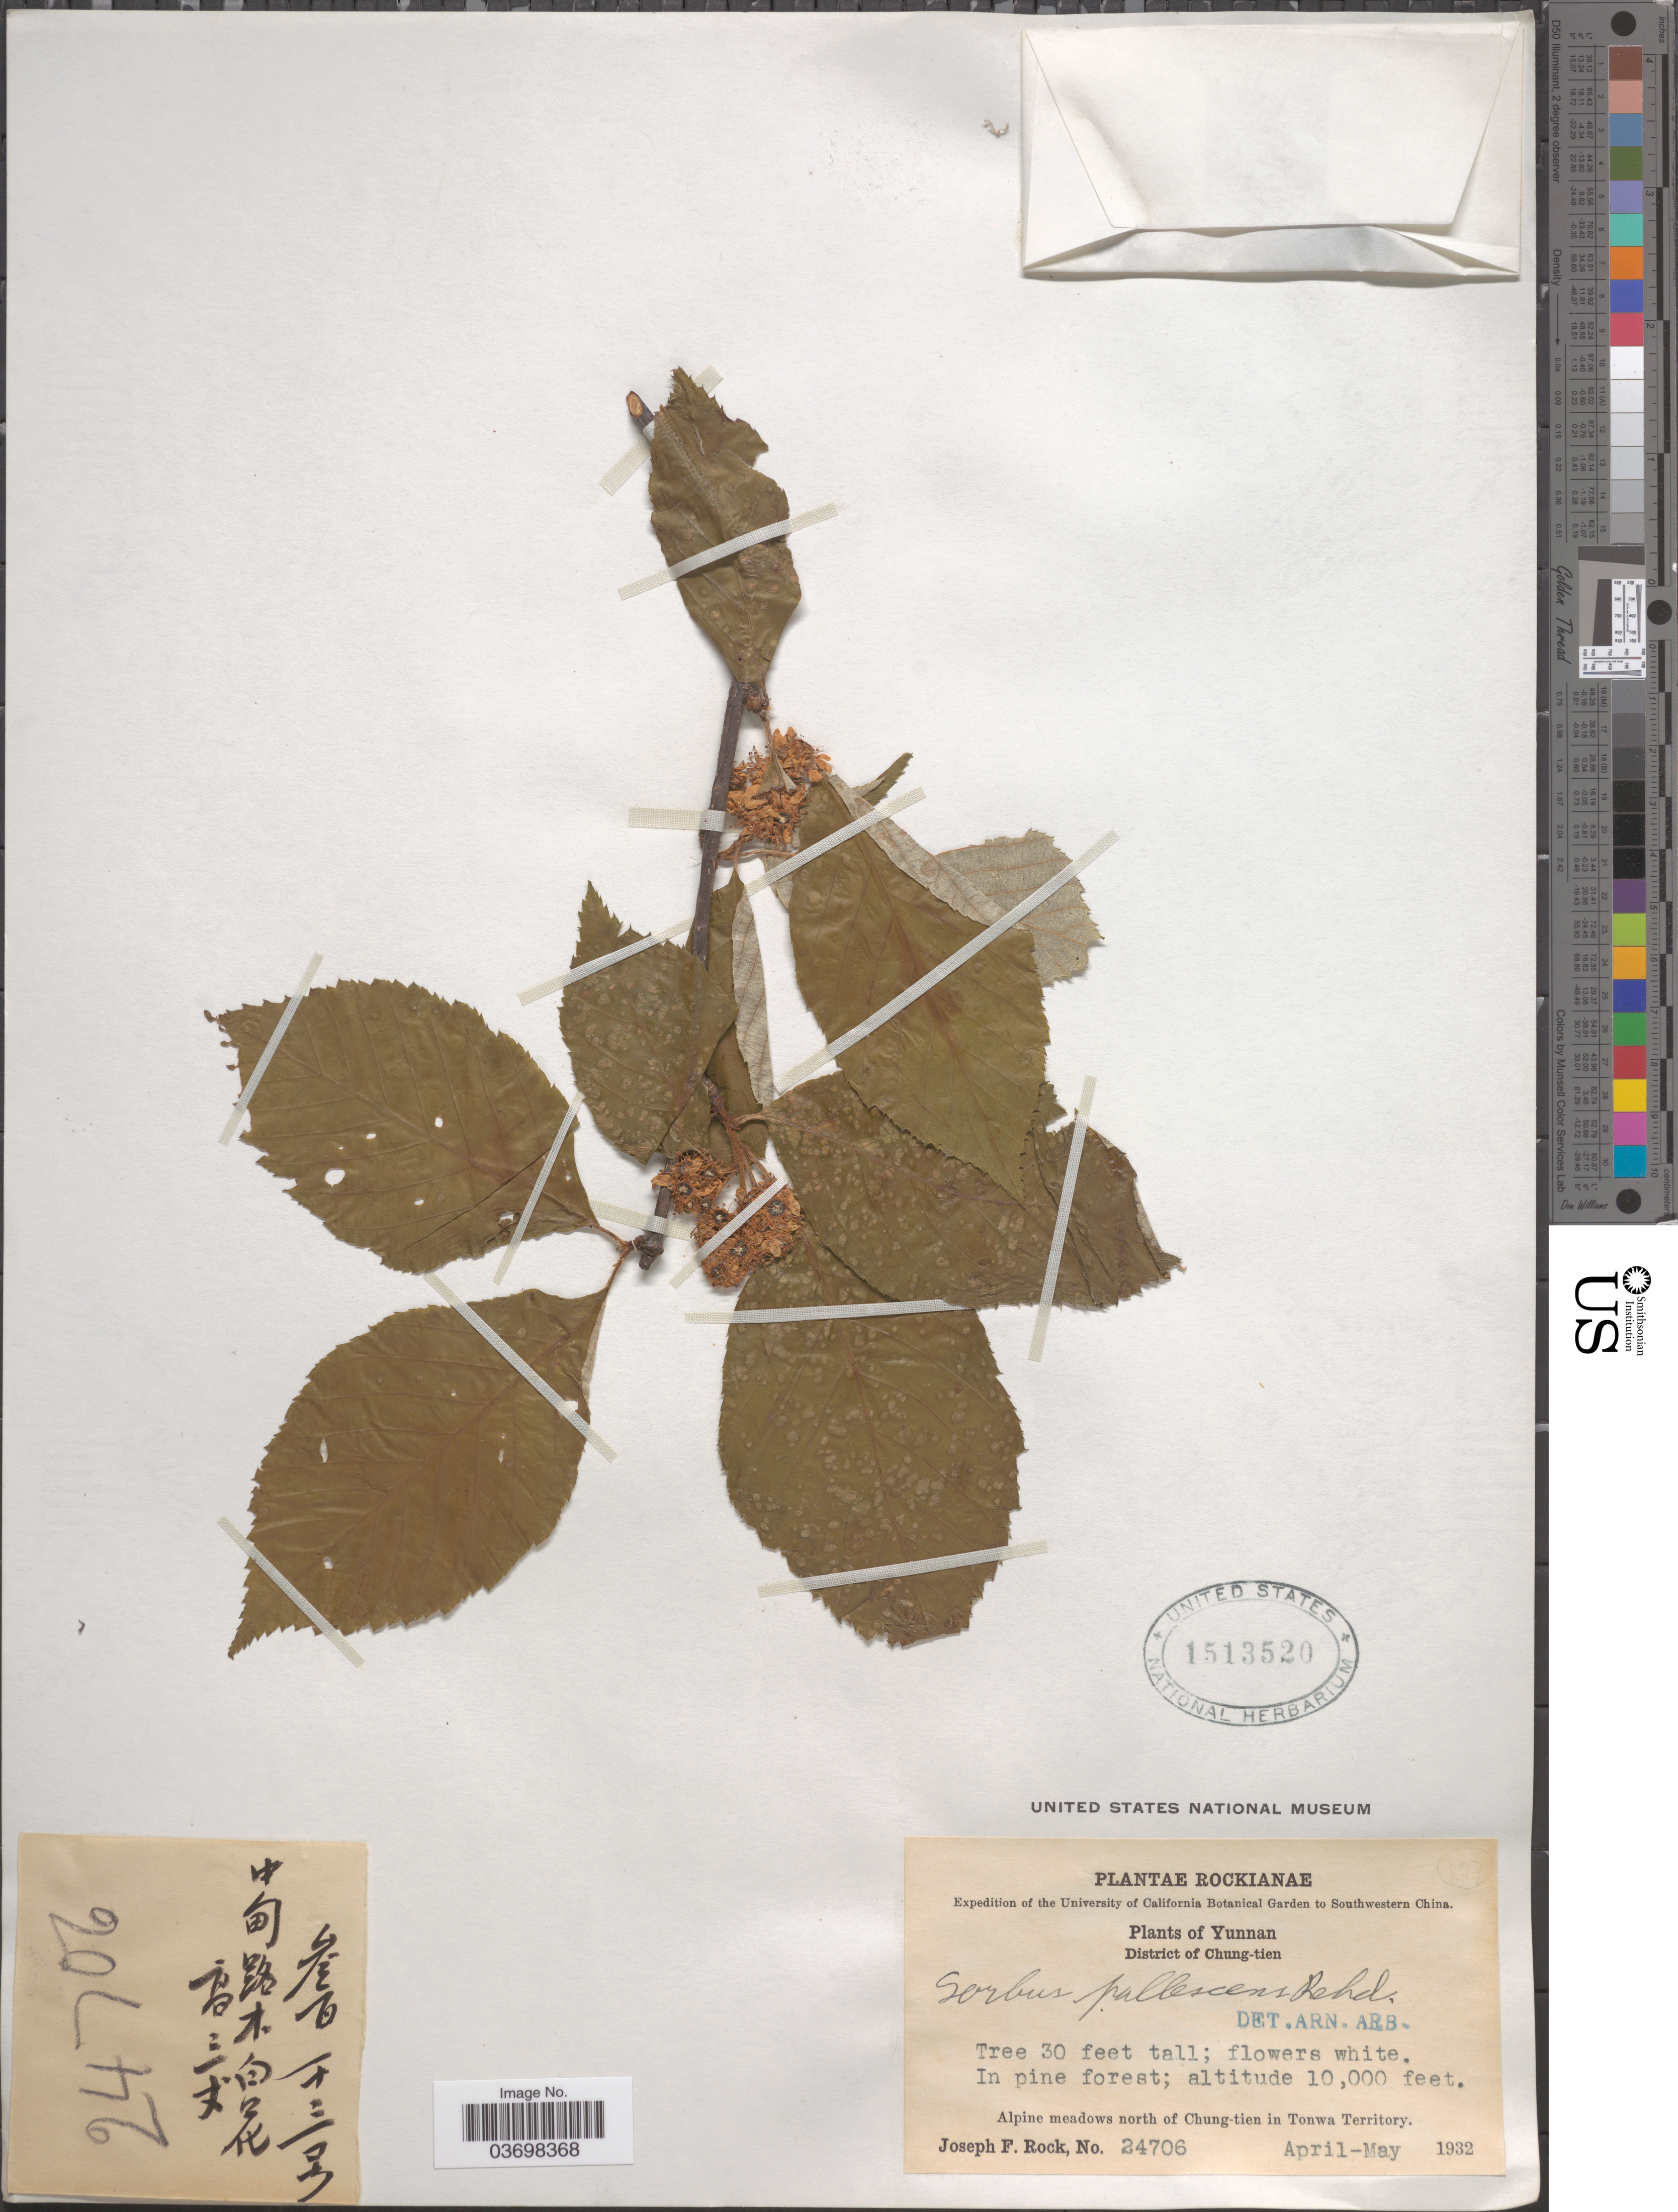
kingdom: Plantae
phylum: Tracheophyta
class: Magnoliopsida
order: Rosales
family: Rosaceae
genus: Sorbus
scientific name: Sorbus pallescens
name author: Rehder in Sarg.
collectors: J. F. Rock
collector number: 24706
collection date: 1932-04/1932-05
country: China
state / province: Yunnan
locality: Southwestern China. District Chung-tien. Alpine meadows north of Chung-tien in Tonwa Territory.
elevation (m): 3048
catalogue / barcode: US 1513520